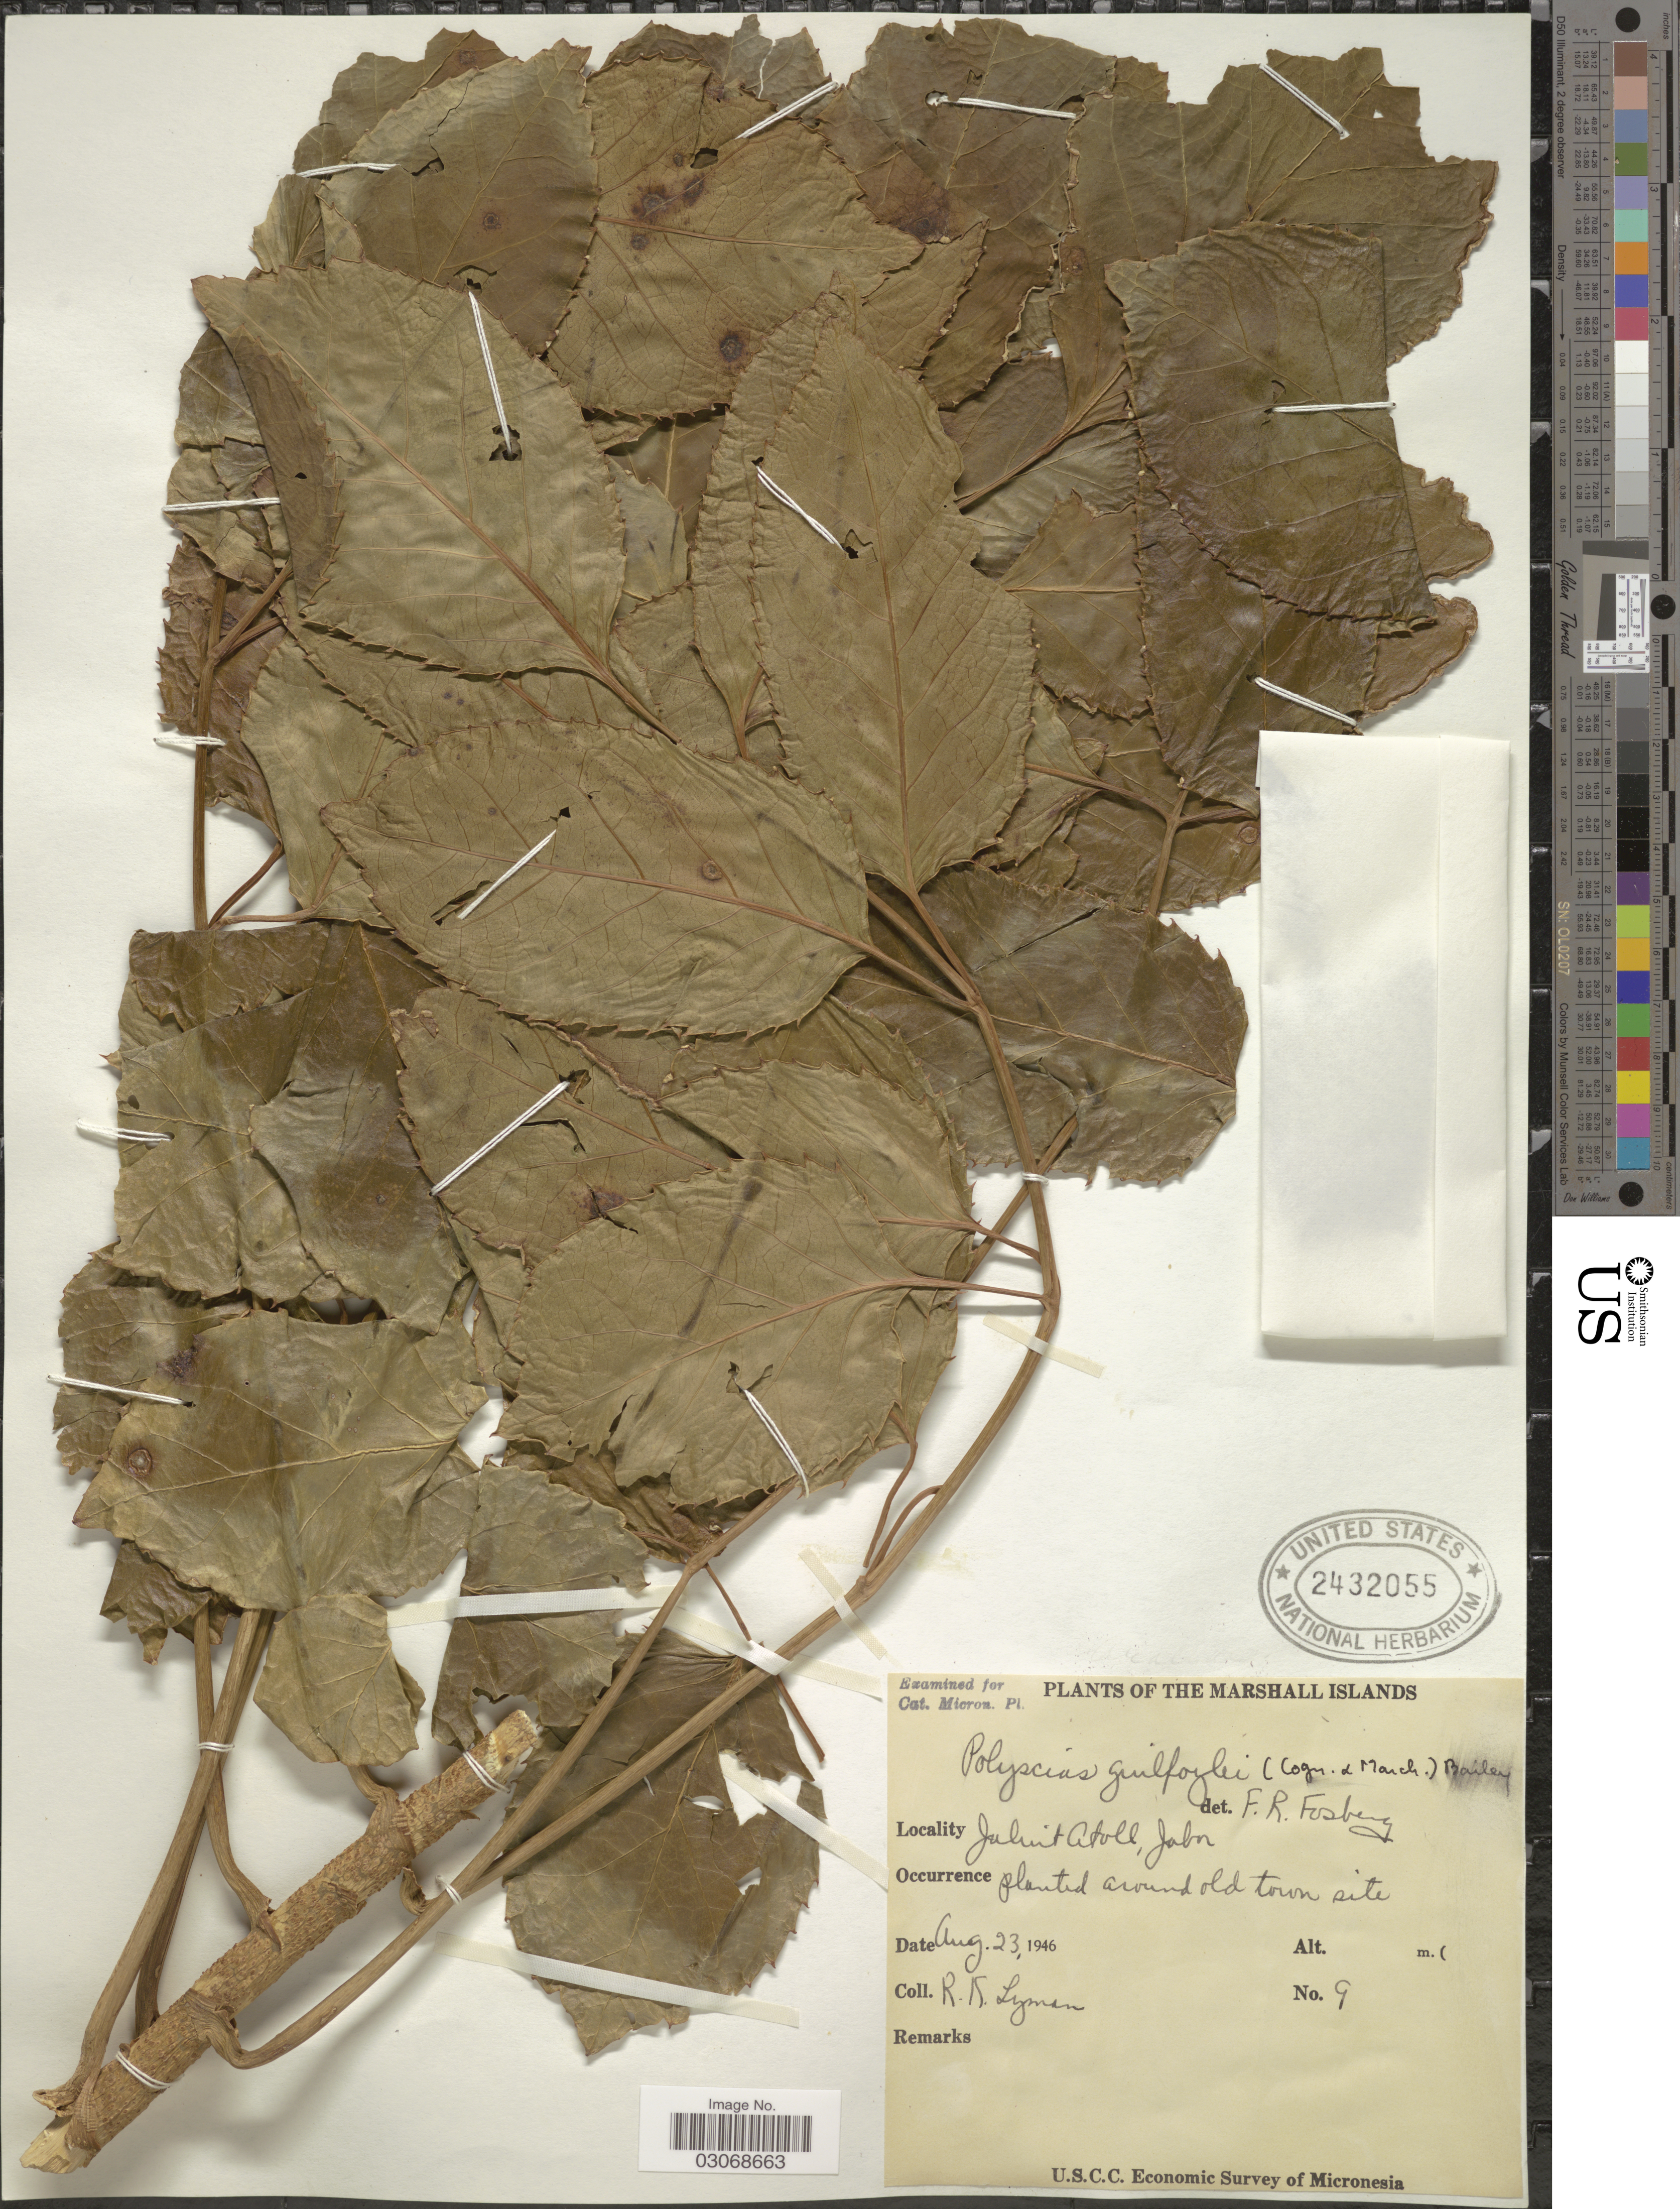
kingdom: Plantae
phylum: Tracheophyta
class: Magnoliopsida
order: Apiales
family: Araliaceae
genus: Polyscias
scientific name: Polyscias guilfoylei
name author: (W. Bull) L.H. Bailey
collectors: R. Lyman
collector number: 9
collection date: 1946-08-23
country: Marshall Islands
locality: Jaluit Atoll, Jabor, planted around old town site.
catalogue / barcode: US 2432055